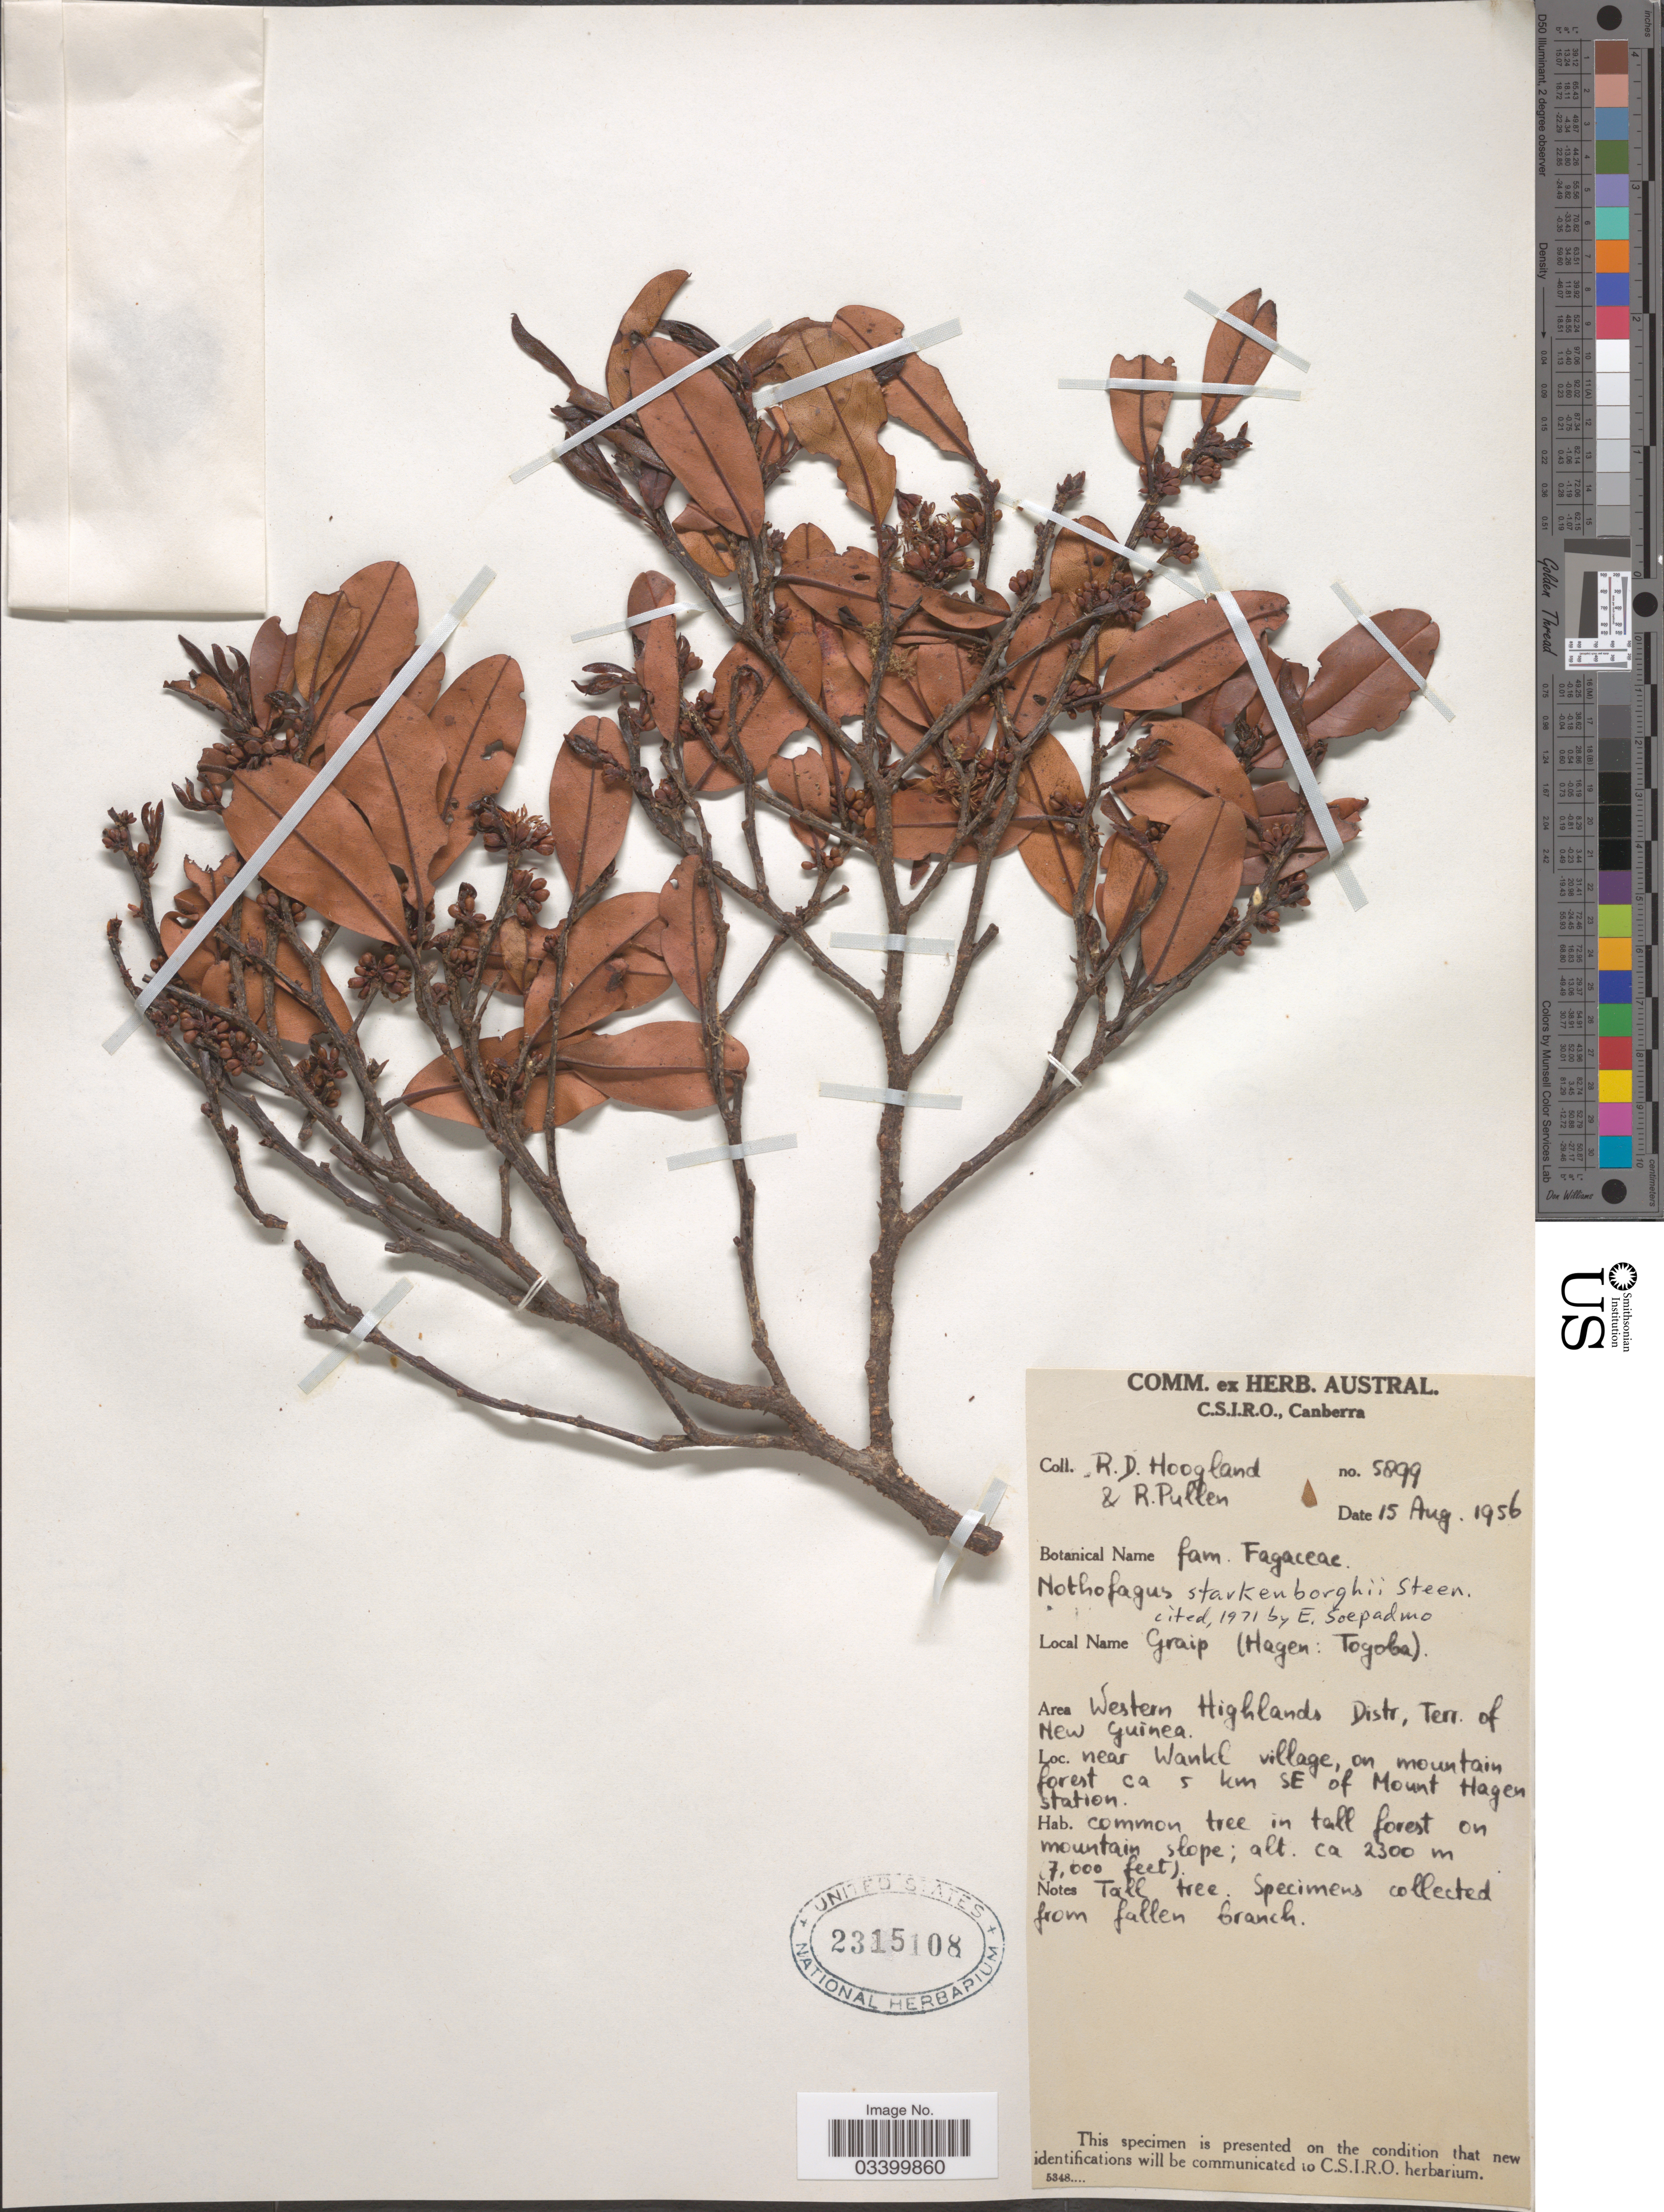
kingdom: Plantae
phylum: Tracheophyta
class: Magnoliopsida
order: Fagales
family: Nothofagaceae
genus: Nothofagus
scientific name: Nothofagus starkenborghiorum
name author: Steenis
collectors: R. D. Hoogland & R. Pullen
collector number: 5899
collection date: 1956-08-15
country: Papua New Guinea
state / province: Western Highlands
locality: Area Western Highlands Distr, Terr. of New Guinea. Near Wankl village, on mountain forest ca 5 km SE of Mount Hagen station.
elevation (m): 2300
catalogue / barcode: US 2315108